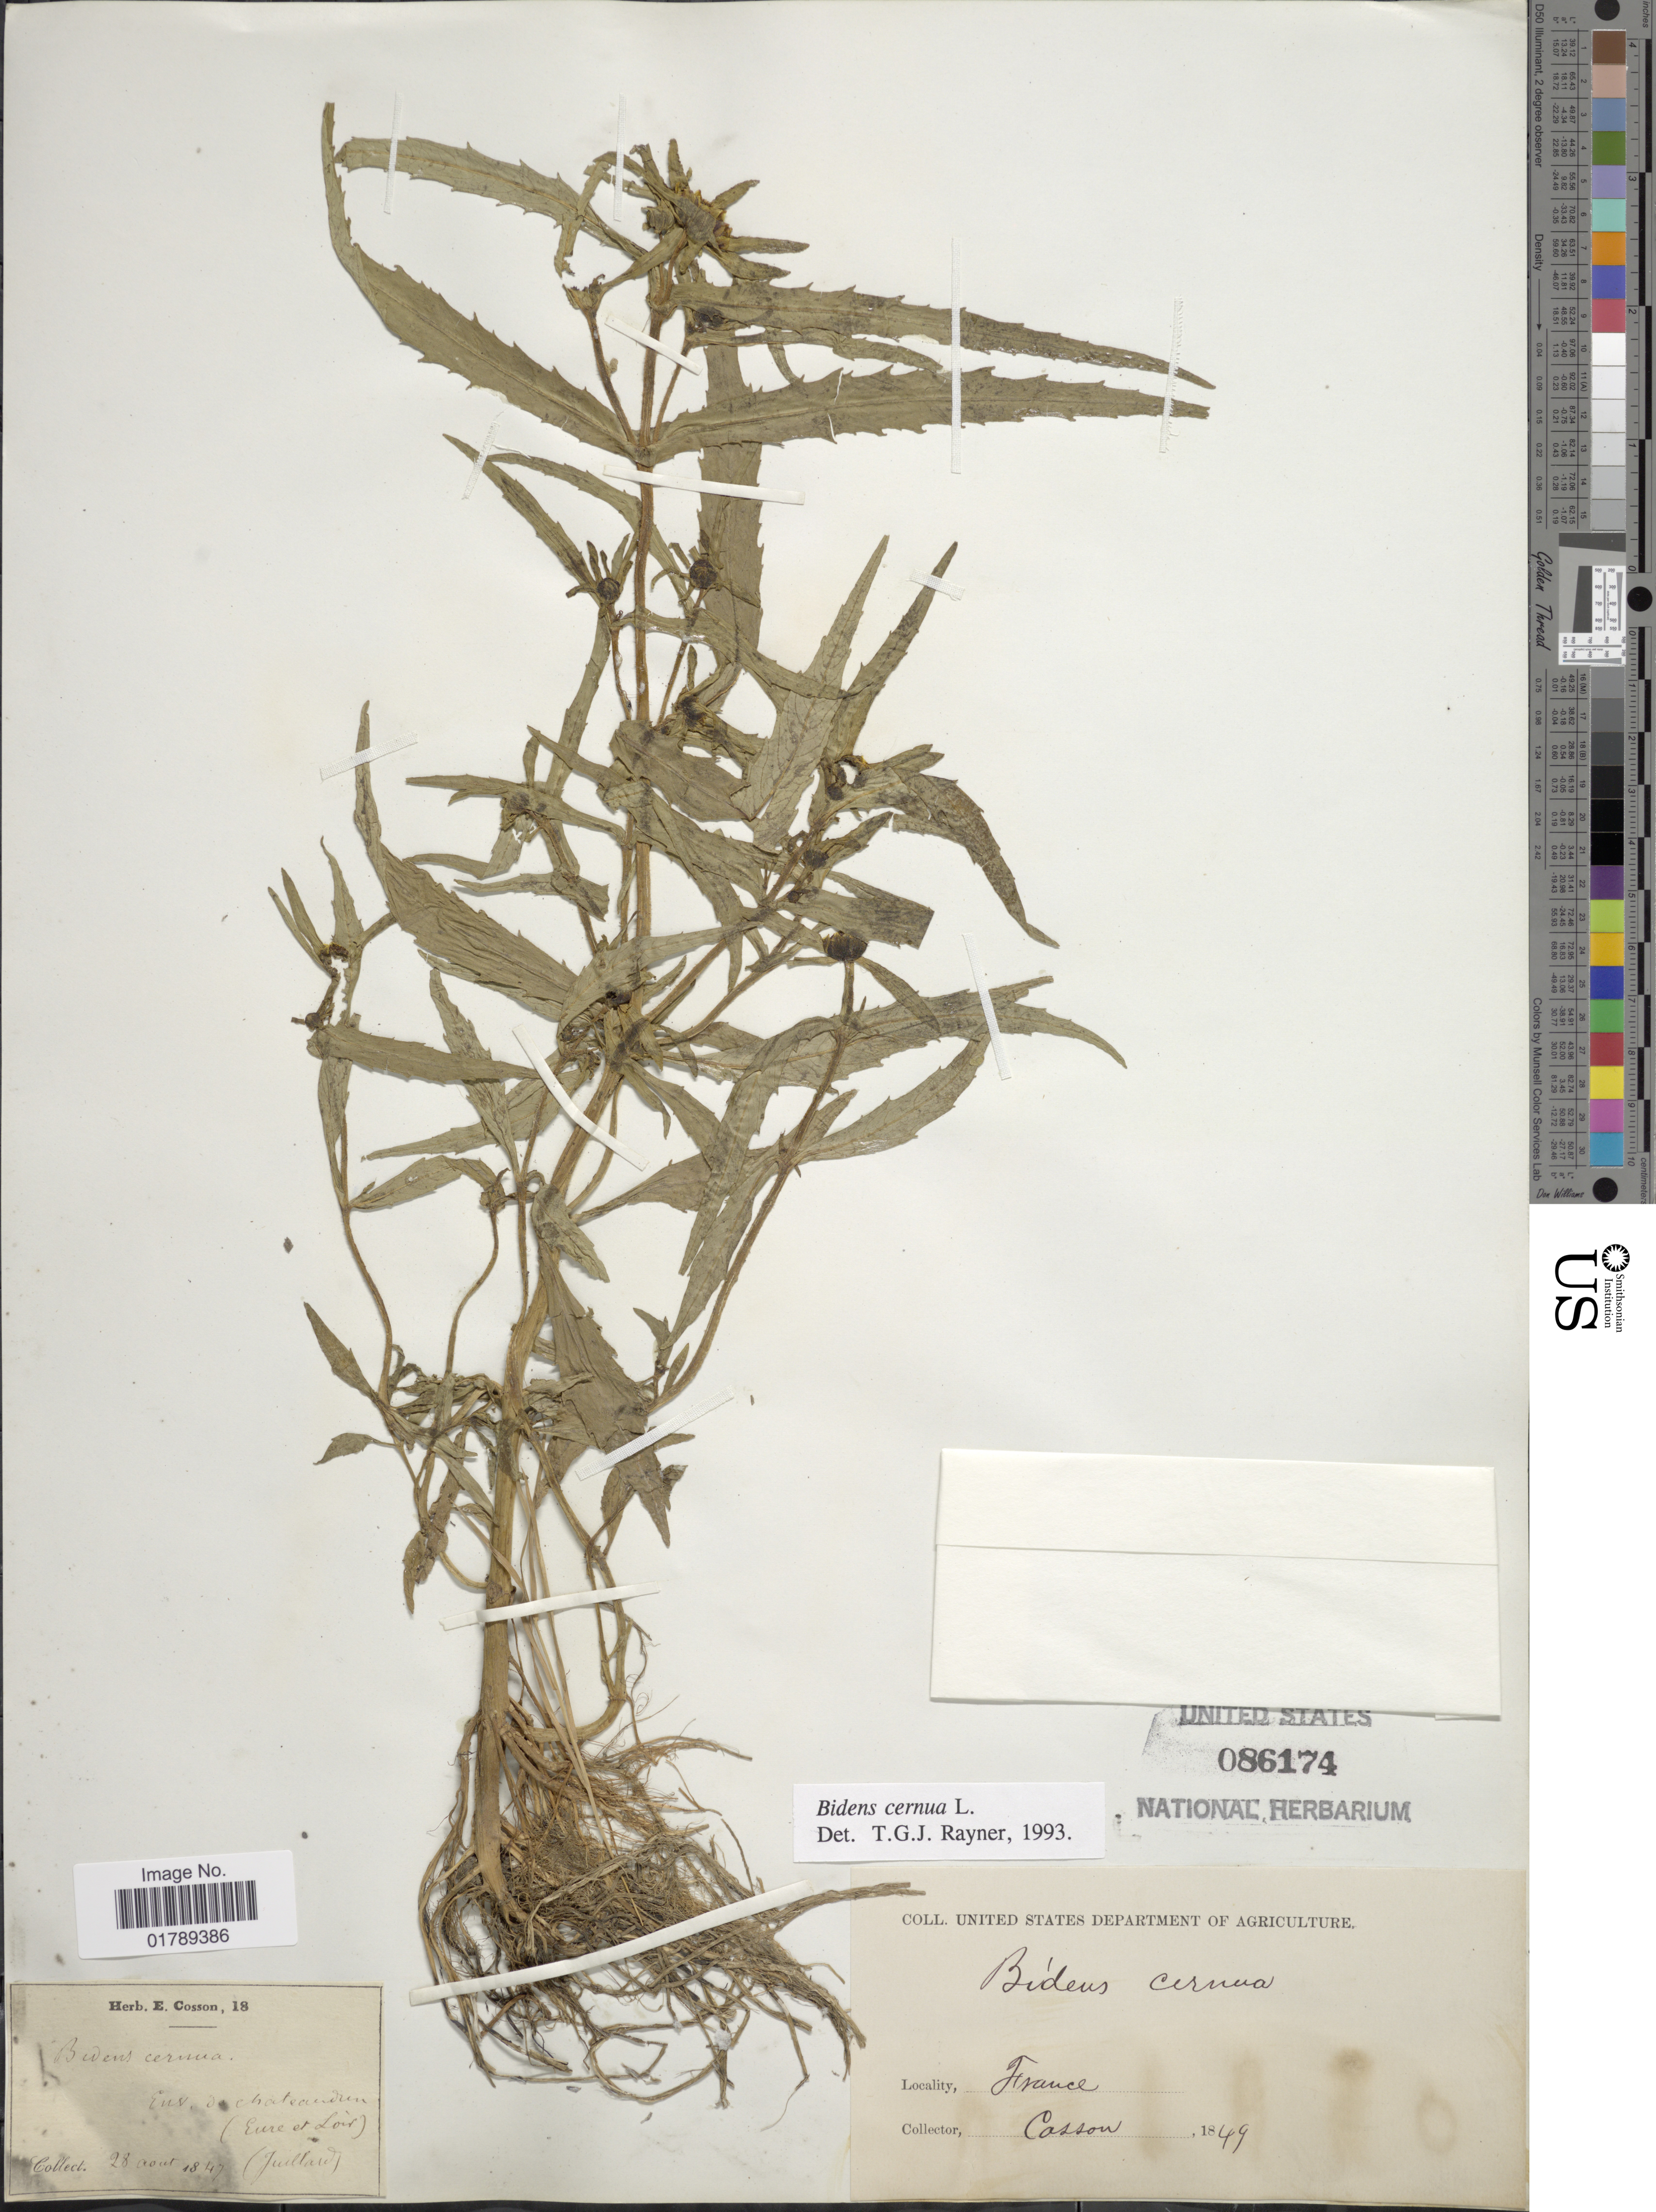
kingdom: Plantae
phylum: Tracheophyta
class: Magnoliopsida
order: Asterales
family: Asteraceae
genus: Bidens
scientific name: Bidens cernua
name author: L.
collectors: -. Cosson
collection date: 1847-08-28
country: France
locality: (Eure et Lois)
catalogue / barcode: US 86174